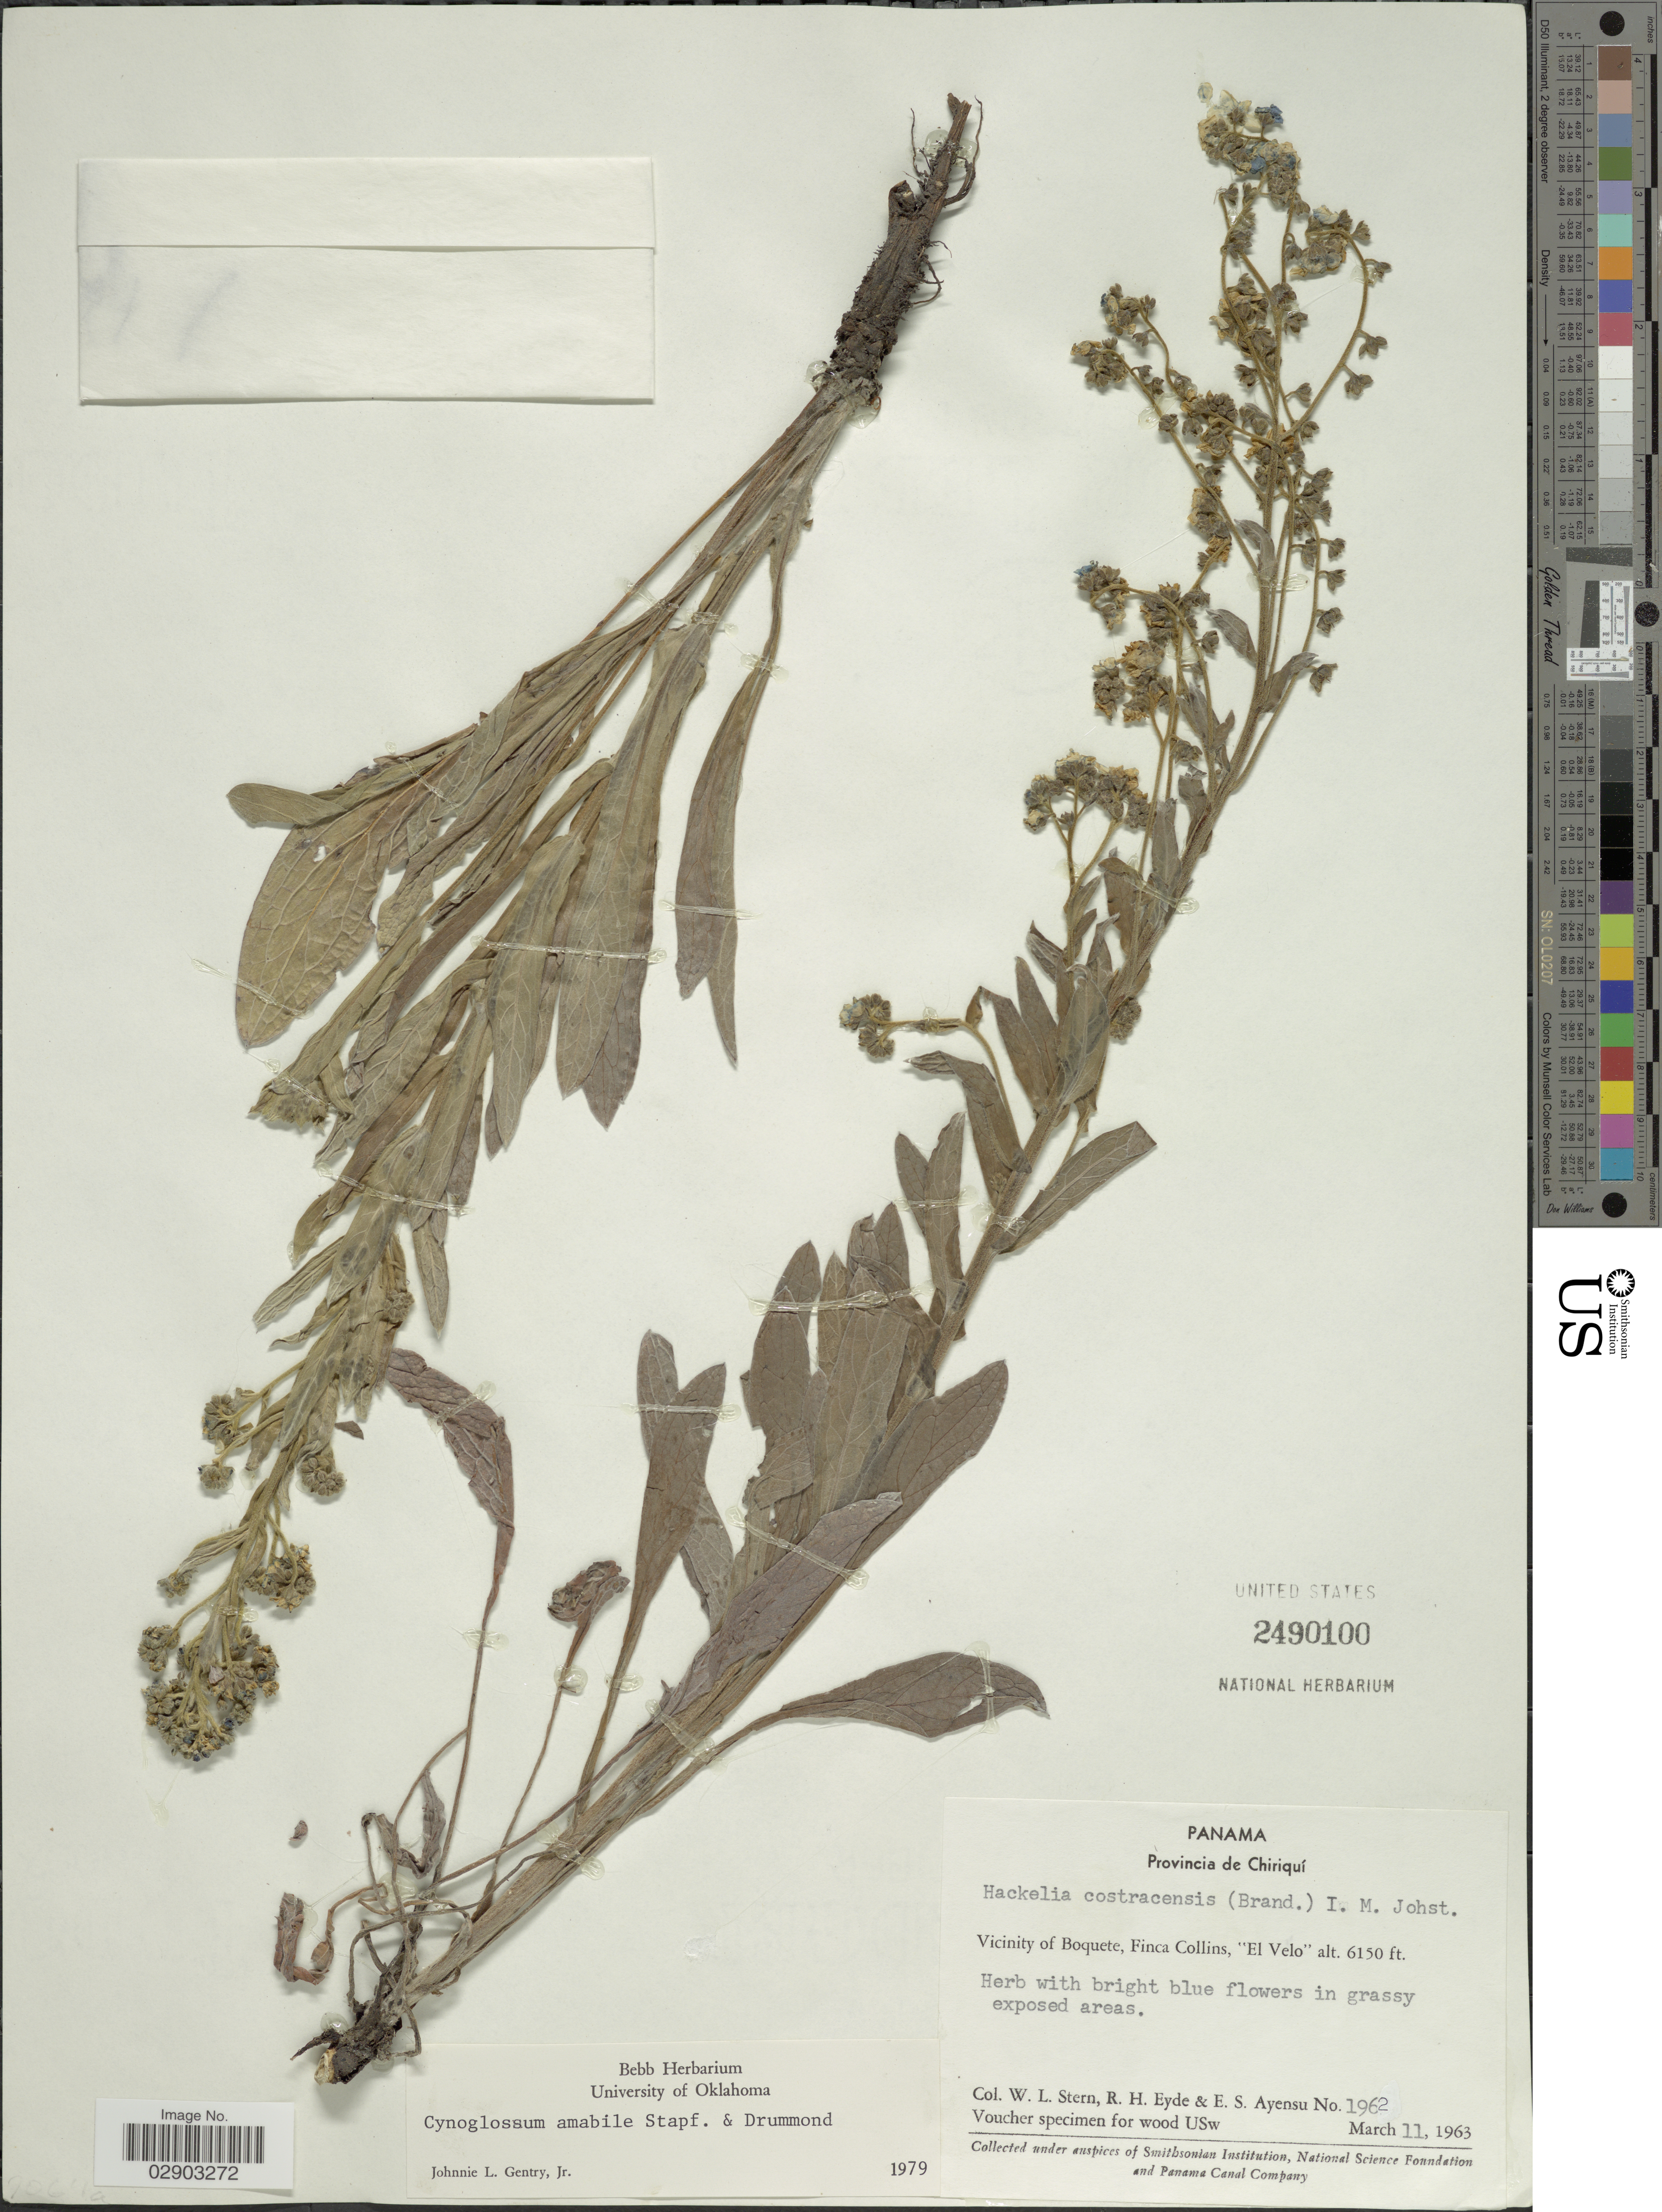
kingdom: Plantae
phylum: Tracheophyta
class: Magnoliopsida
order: Boraginales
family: Boraginaceae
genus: Cynoglossum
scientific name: Cynoglossum amabile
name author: Stapf & J.R. Drumm.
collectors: W. L. Stern, R. H. Eyde & E. S. Ayensu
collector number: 1962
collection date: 1963-03-11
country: Panama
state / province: Chiriqui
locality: Vicinity of Boquete, Finca Collins, "El Velo".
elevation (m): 1875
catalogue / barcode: US 2490100